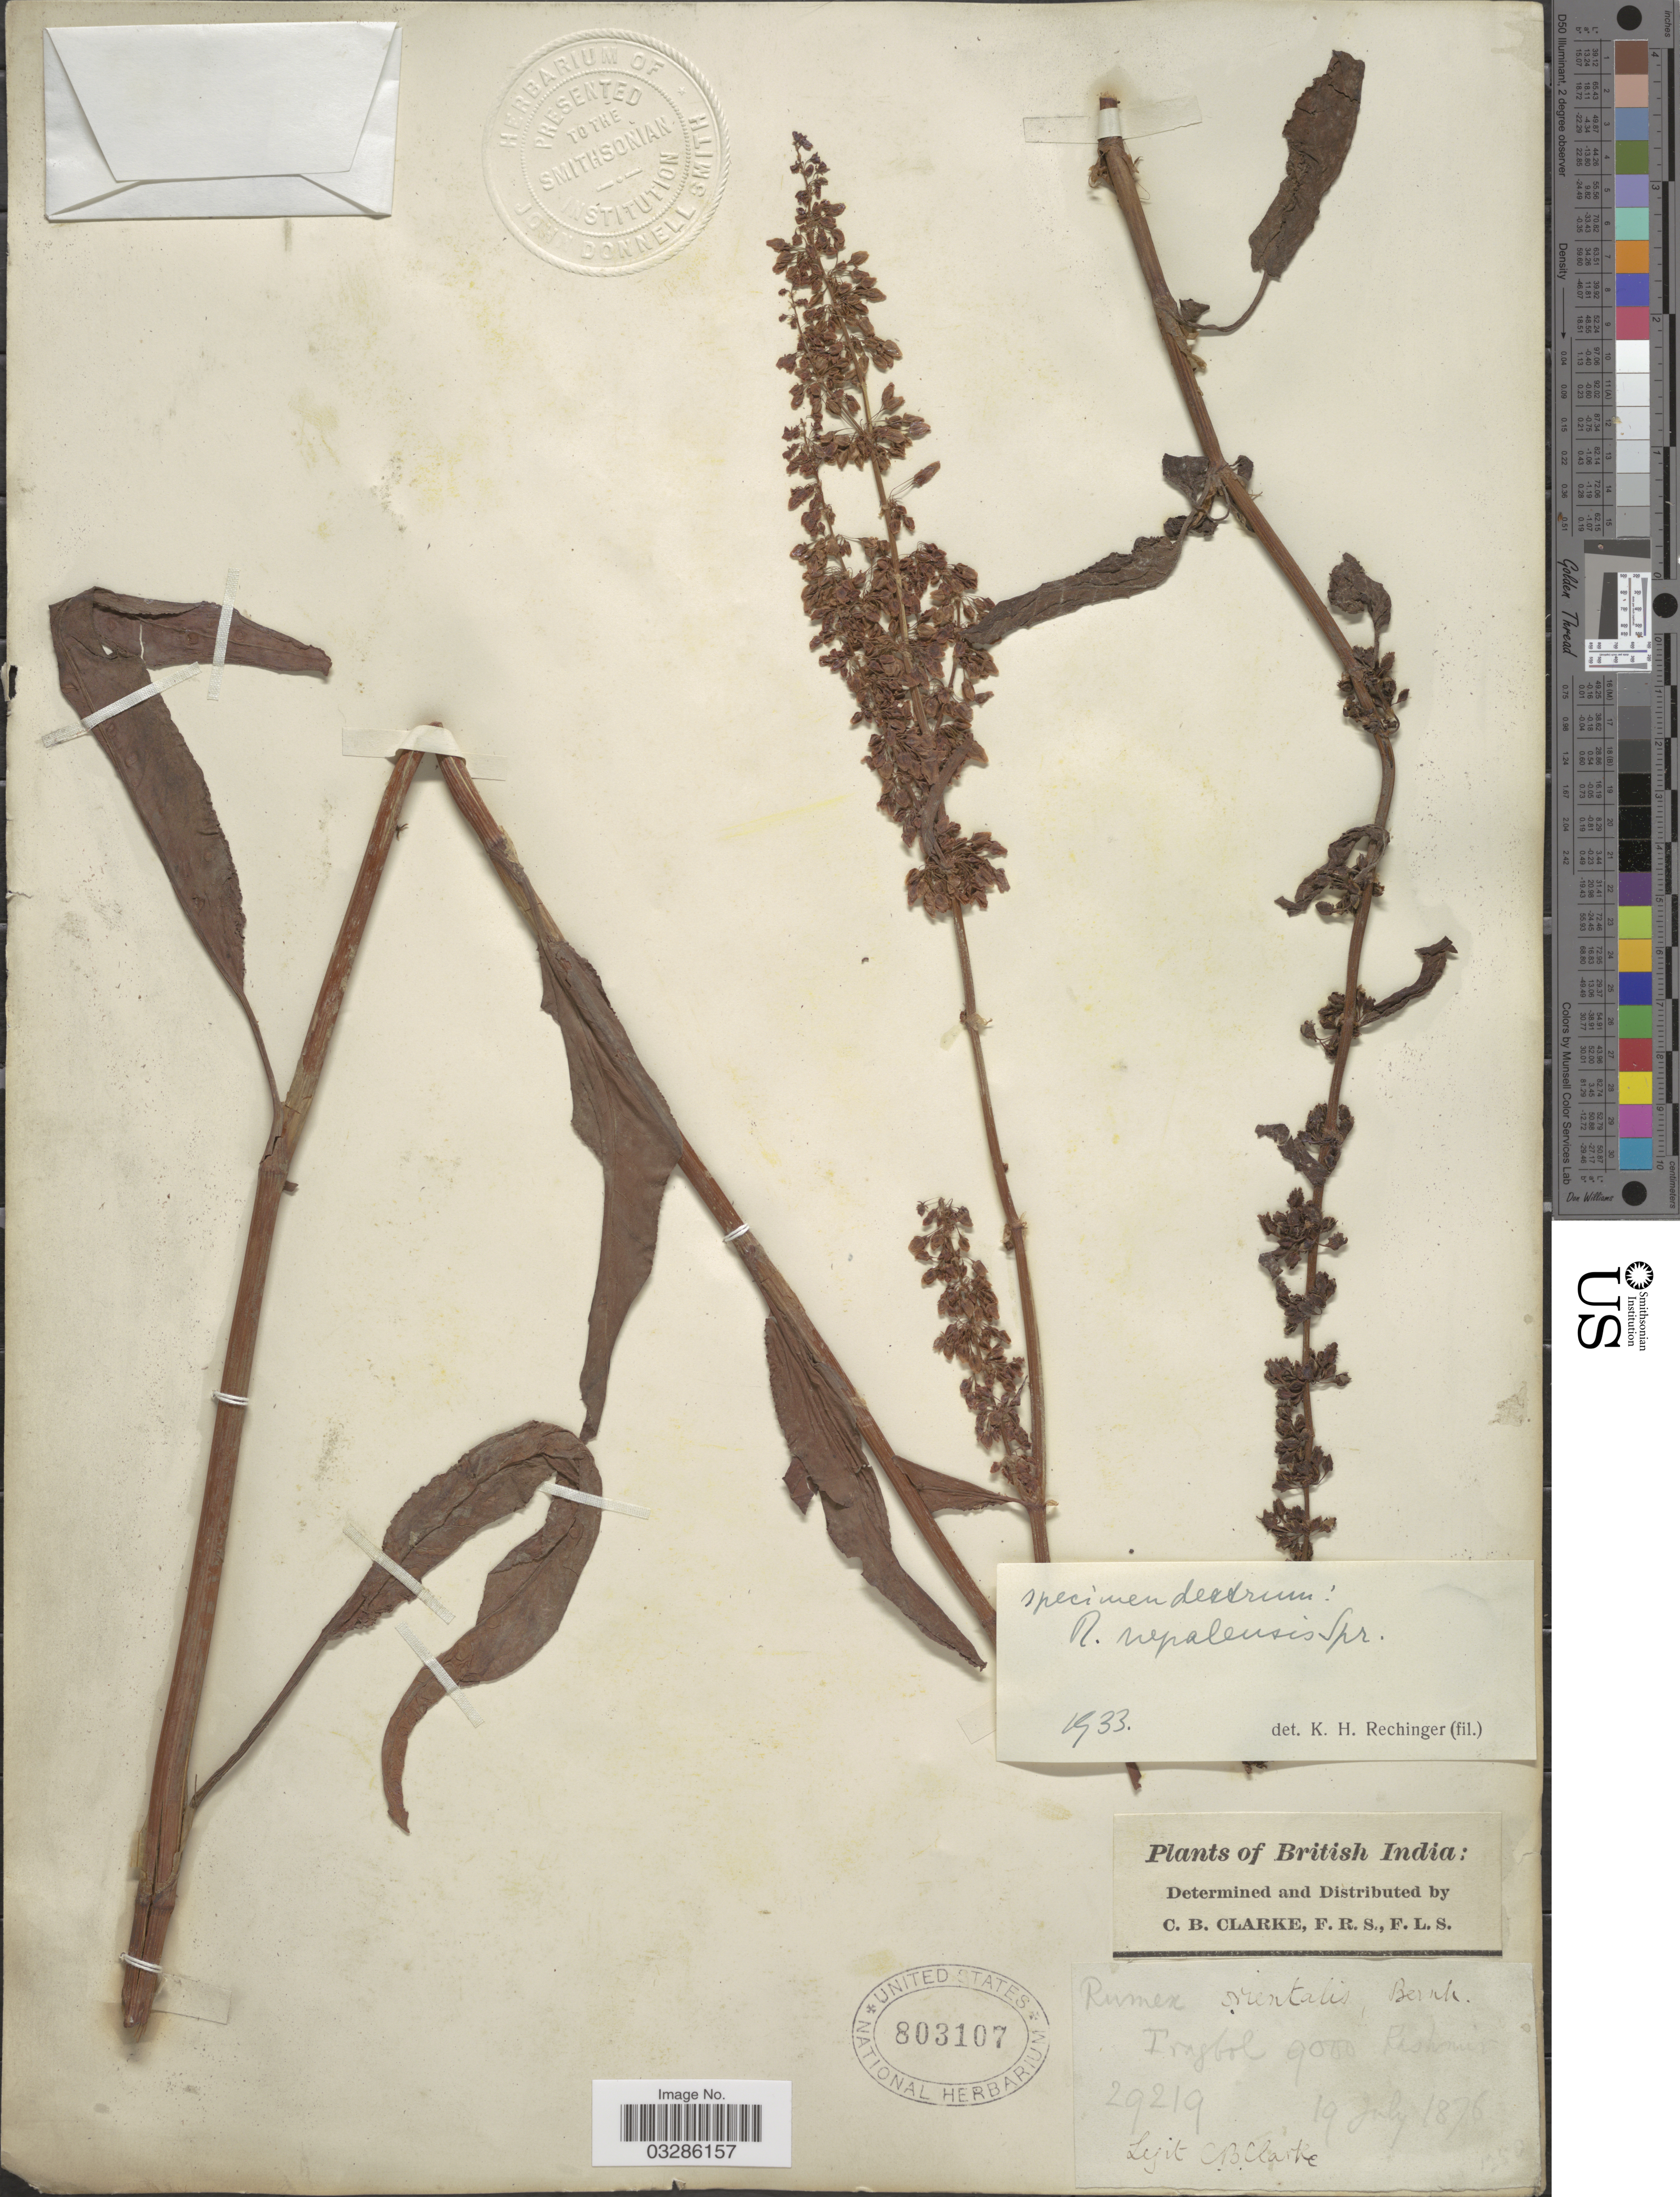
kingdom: Plantae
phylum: Tracheophyta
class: Magnoliopsida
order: Caryophyllales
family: Polygonaceae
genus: Rumex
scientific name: Rumex nepalensis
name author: Spreng.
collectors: C. B. Clarke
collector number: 29219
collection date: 1876-07-19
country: India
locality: British India. Iragbol, Kashmir.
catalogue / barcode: US 803107